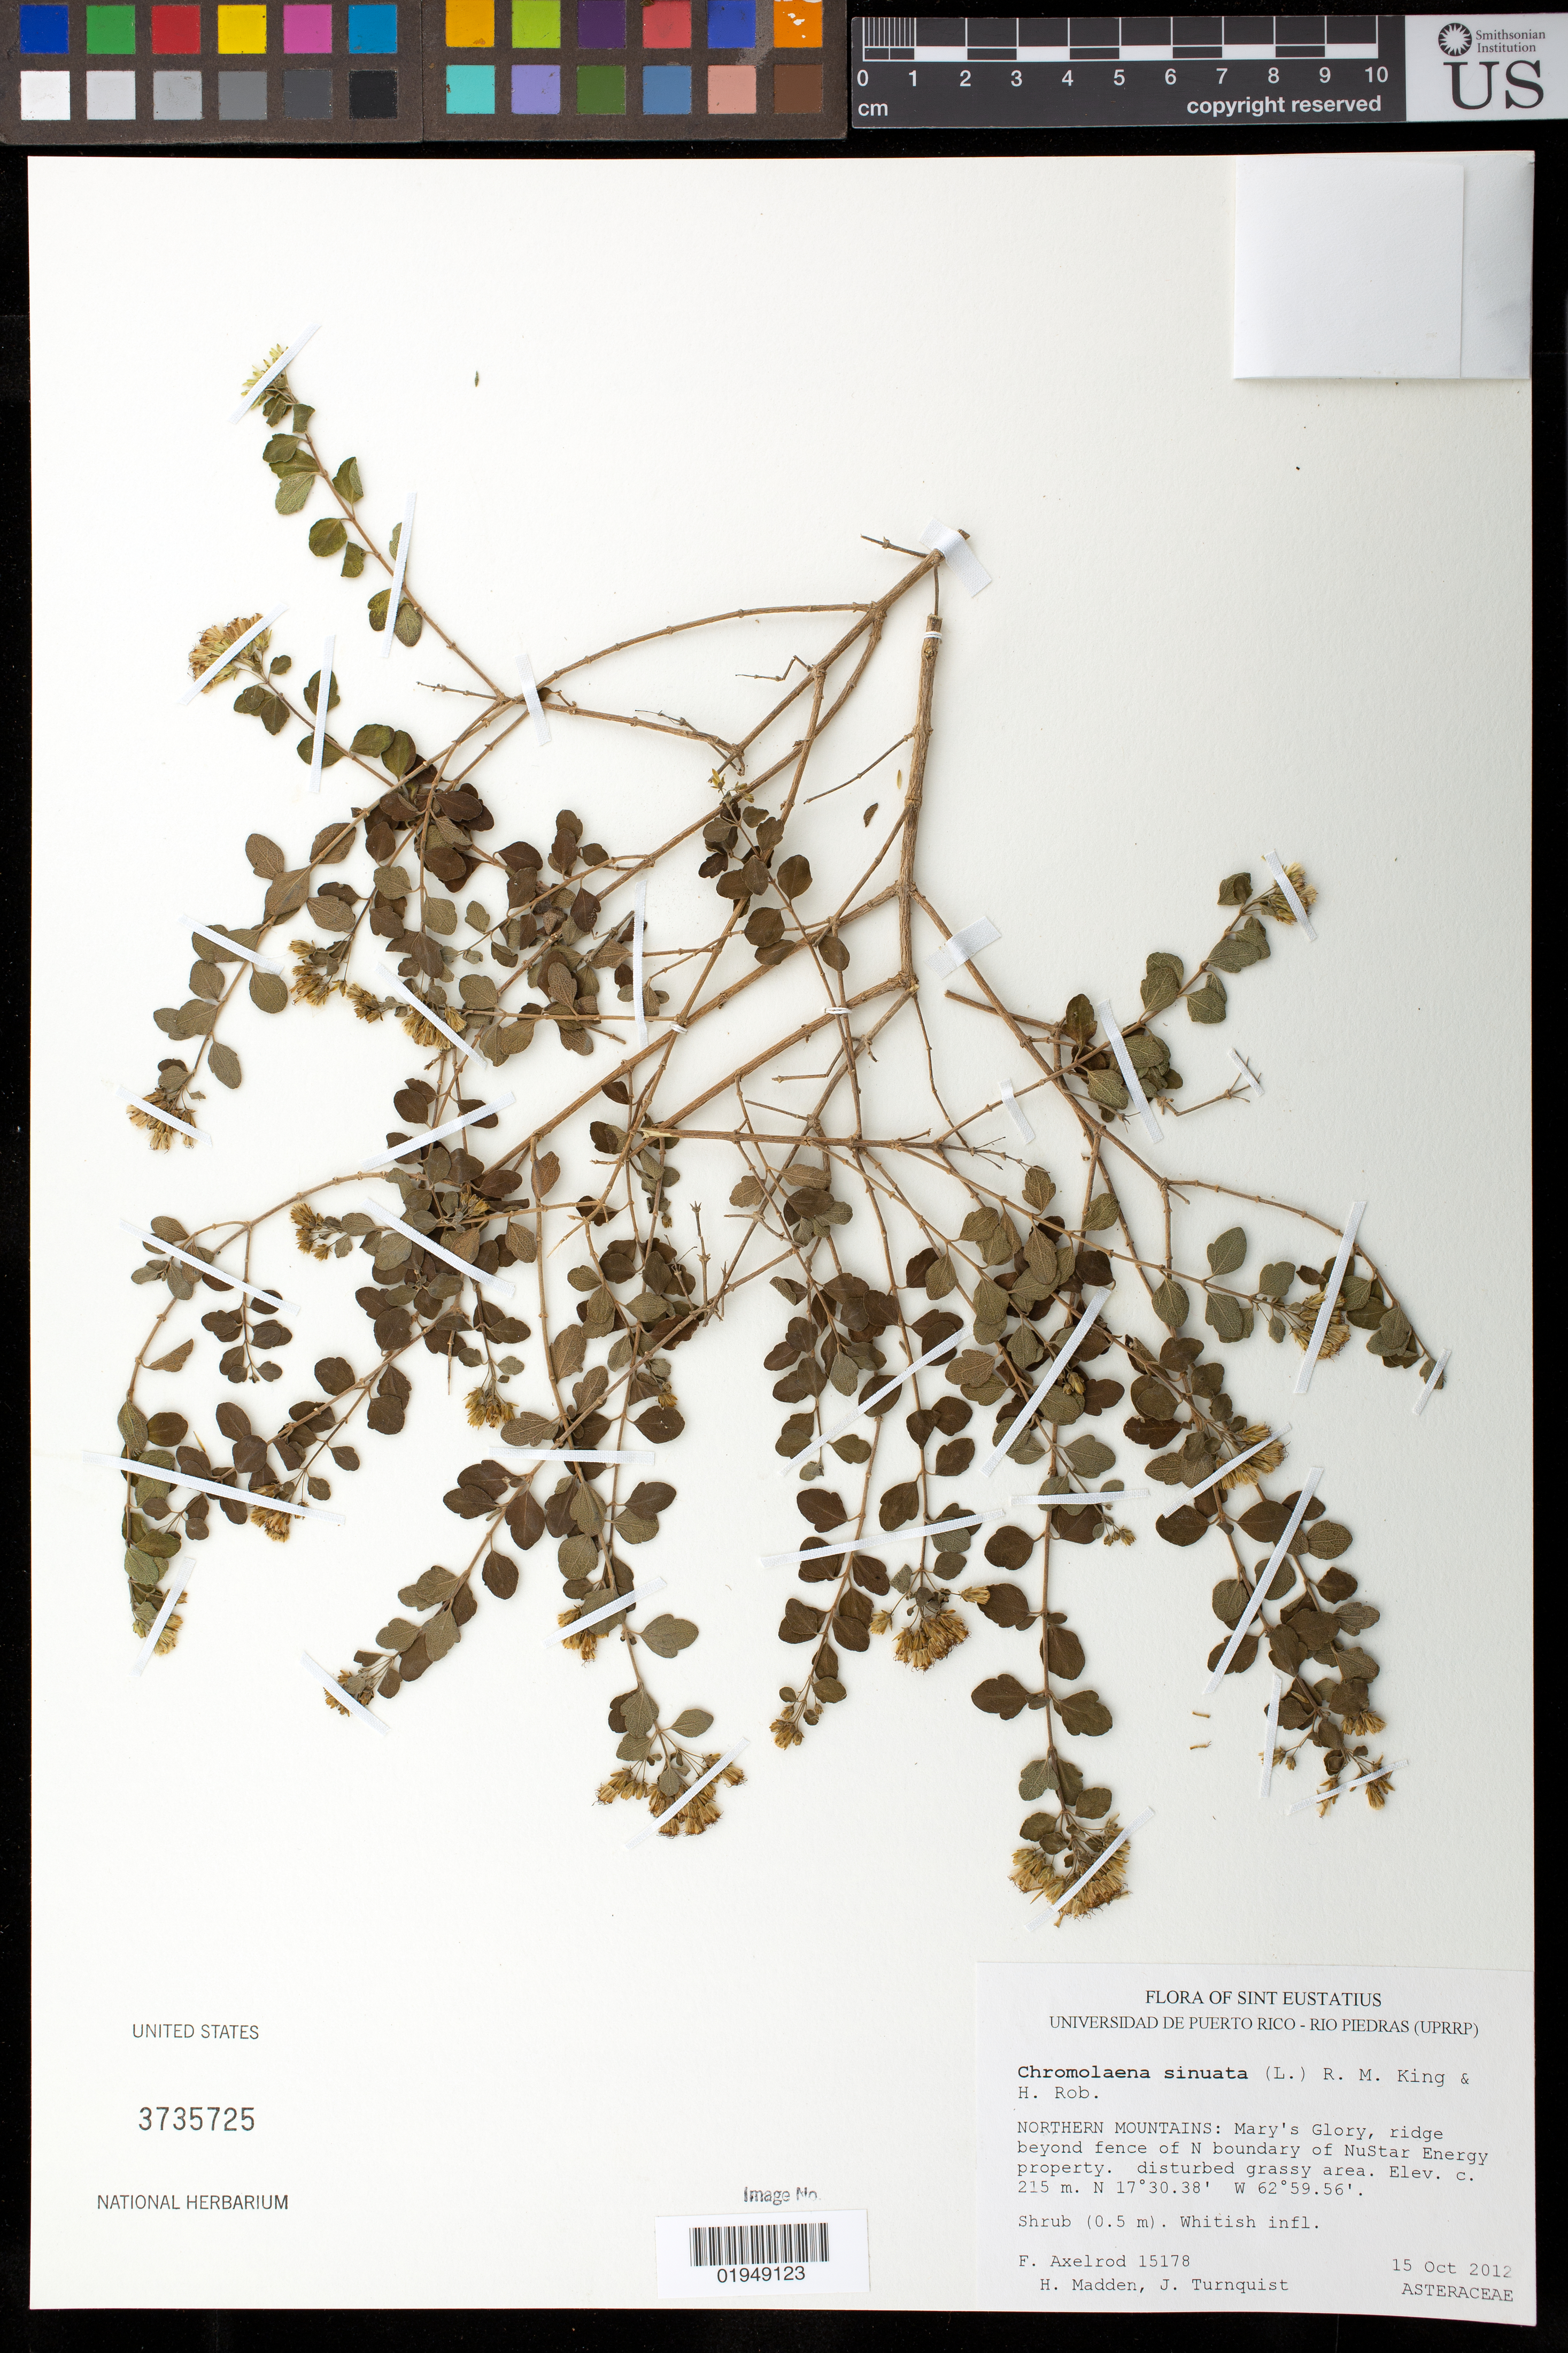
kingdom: Plantae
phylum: Tracheophyta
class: Magnoliopsida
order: Asterales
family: Asteraceae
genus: Chromolaena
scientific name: Chromolaena sinuata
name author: (Lam.) R.M. King & H. Rob.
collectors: F. Axelrod et al.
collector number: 15178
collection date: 2012-10-15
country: St. Christopher-Nevis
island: Oranjestad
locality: Northern Mountains, Mary's Glory, ridge beyond fence of N boundary of NuStar Energy property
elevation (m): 100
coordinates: N 17 30.38', W 62 59.56'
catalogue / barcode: US 3735725